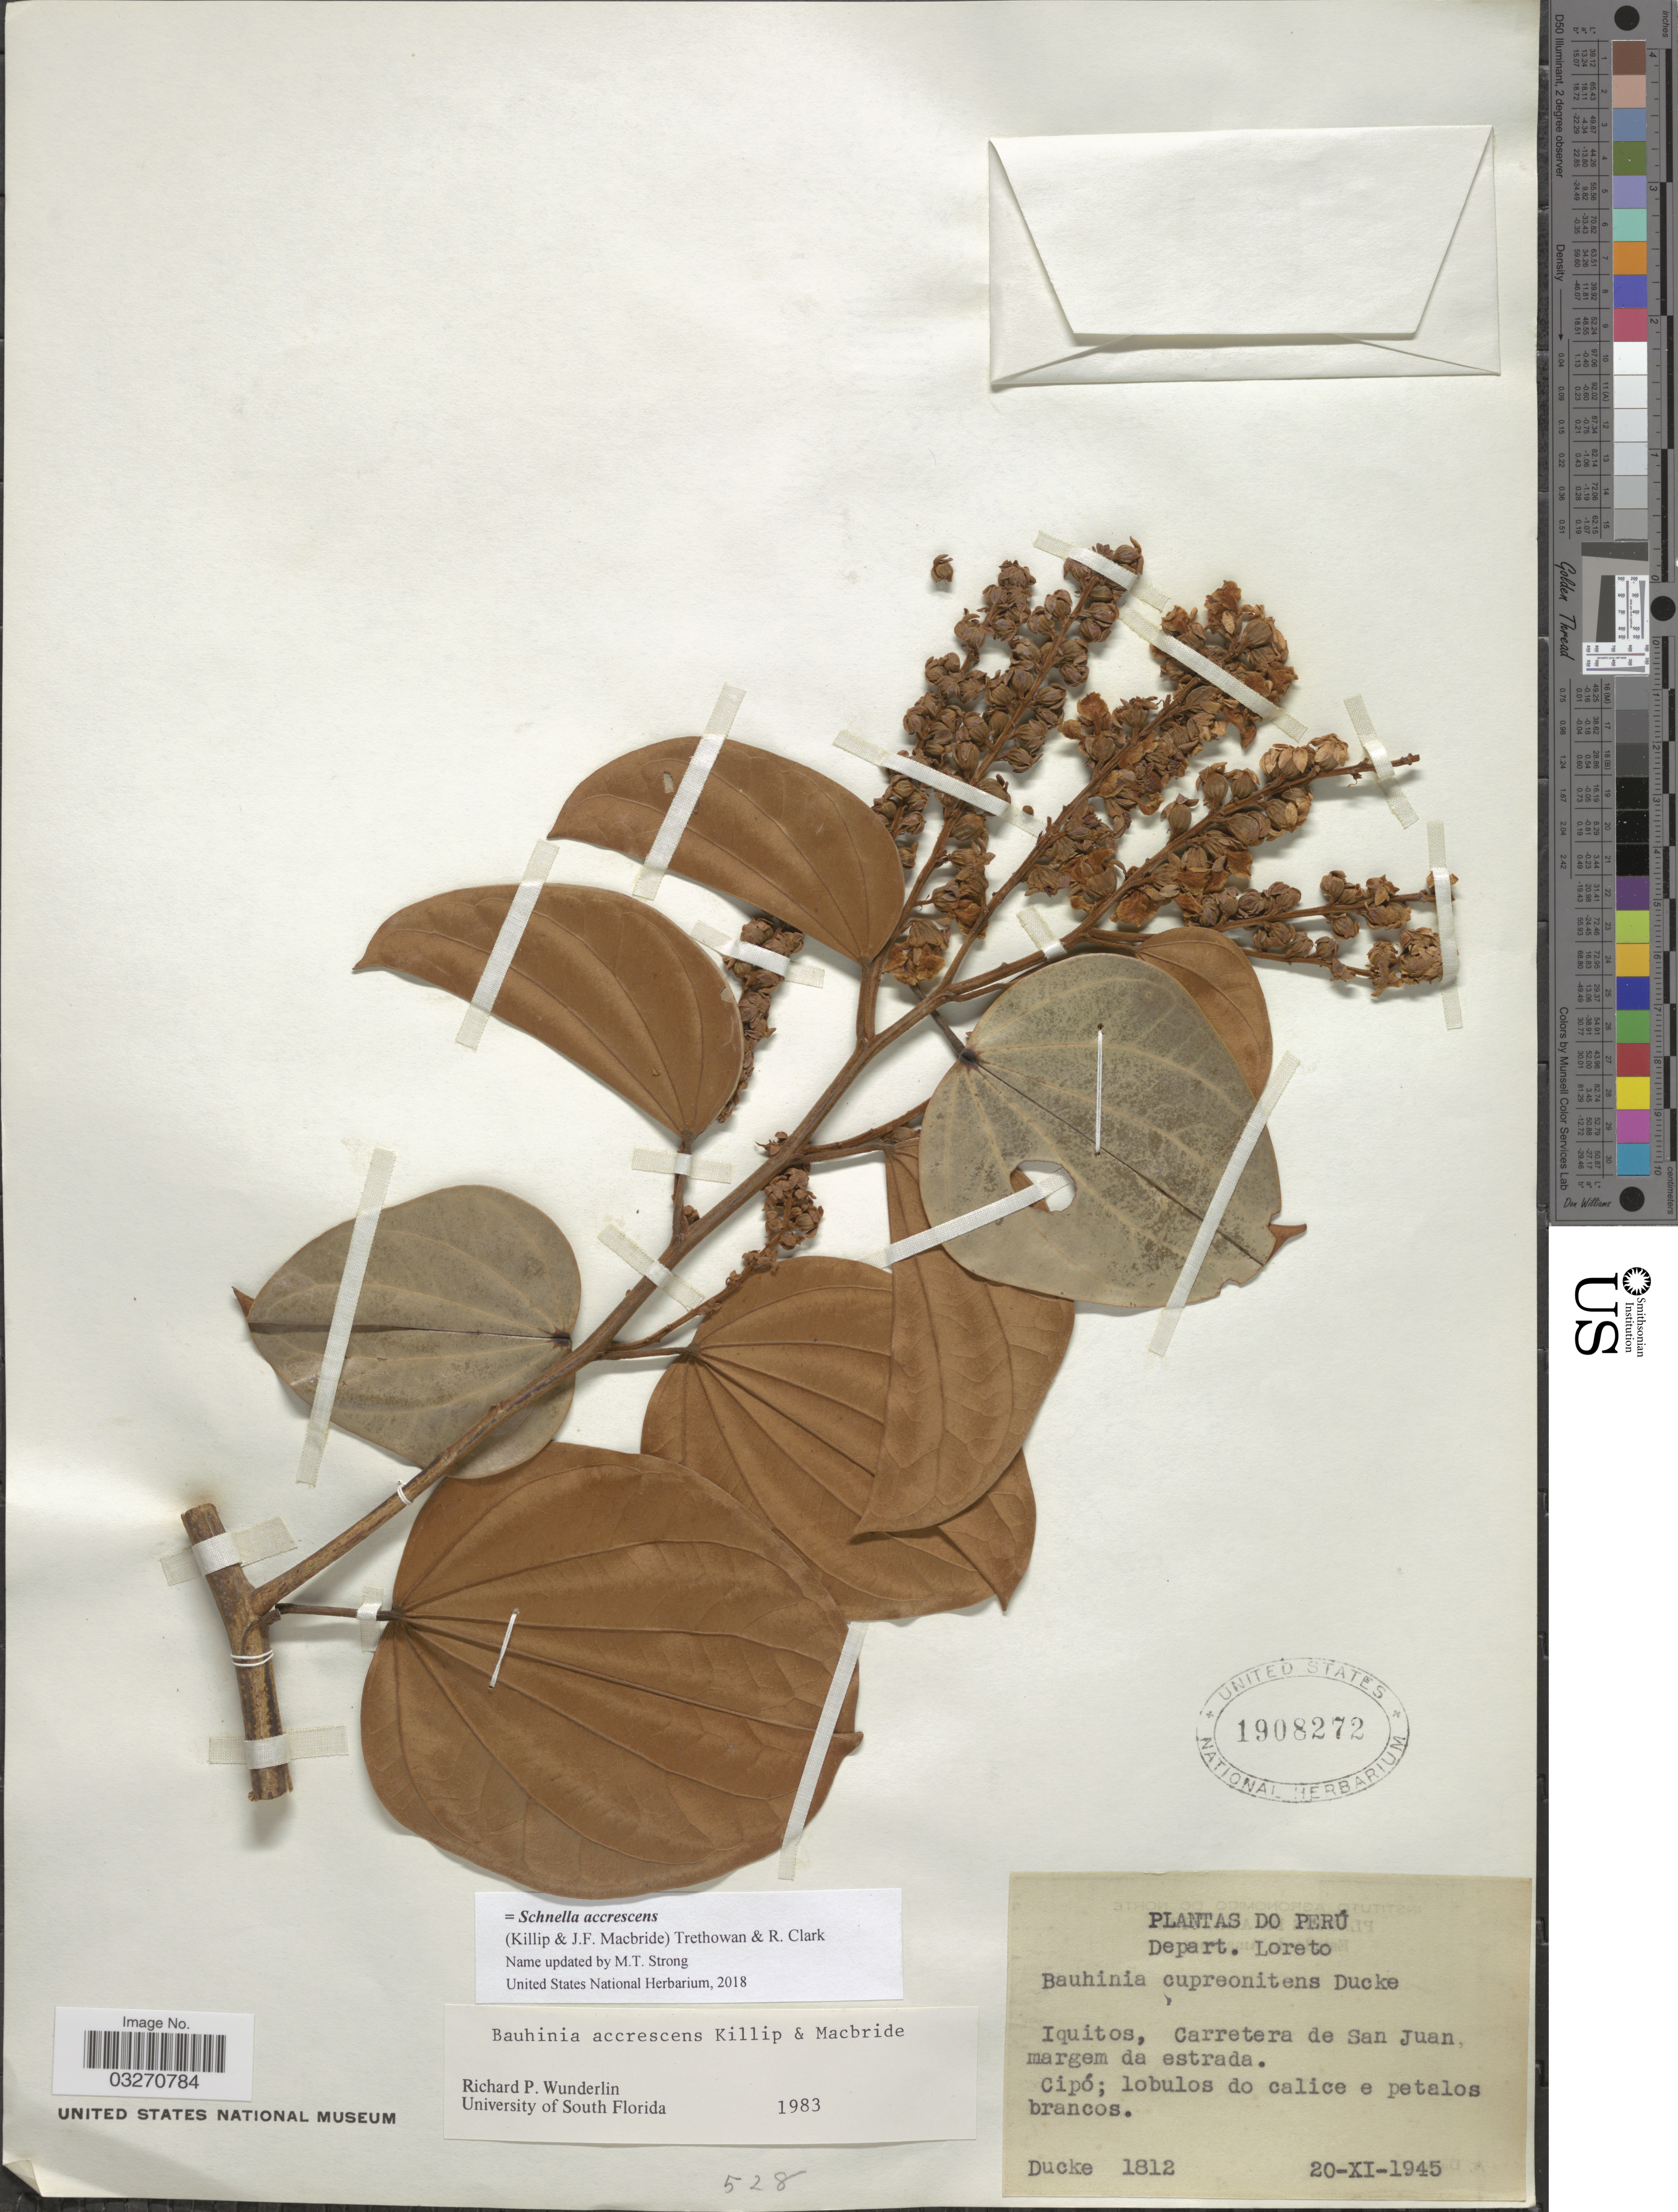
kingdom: Plantae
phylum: Tracheophyta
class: Magnoliopsida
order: Fabales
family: Fabaceae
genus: Schnella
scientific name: Schnella accrescens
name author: (Killip & J.F. Macbr.) Trethowan & R. Clark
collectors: A. Ducke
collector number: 1812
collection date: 1945-11-20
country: Peru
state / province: Loreto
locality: Depart. Loreto. Iquitos, Carretera de San Juan margem da estrada.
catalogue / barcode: US 1908272